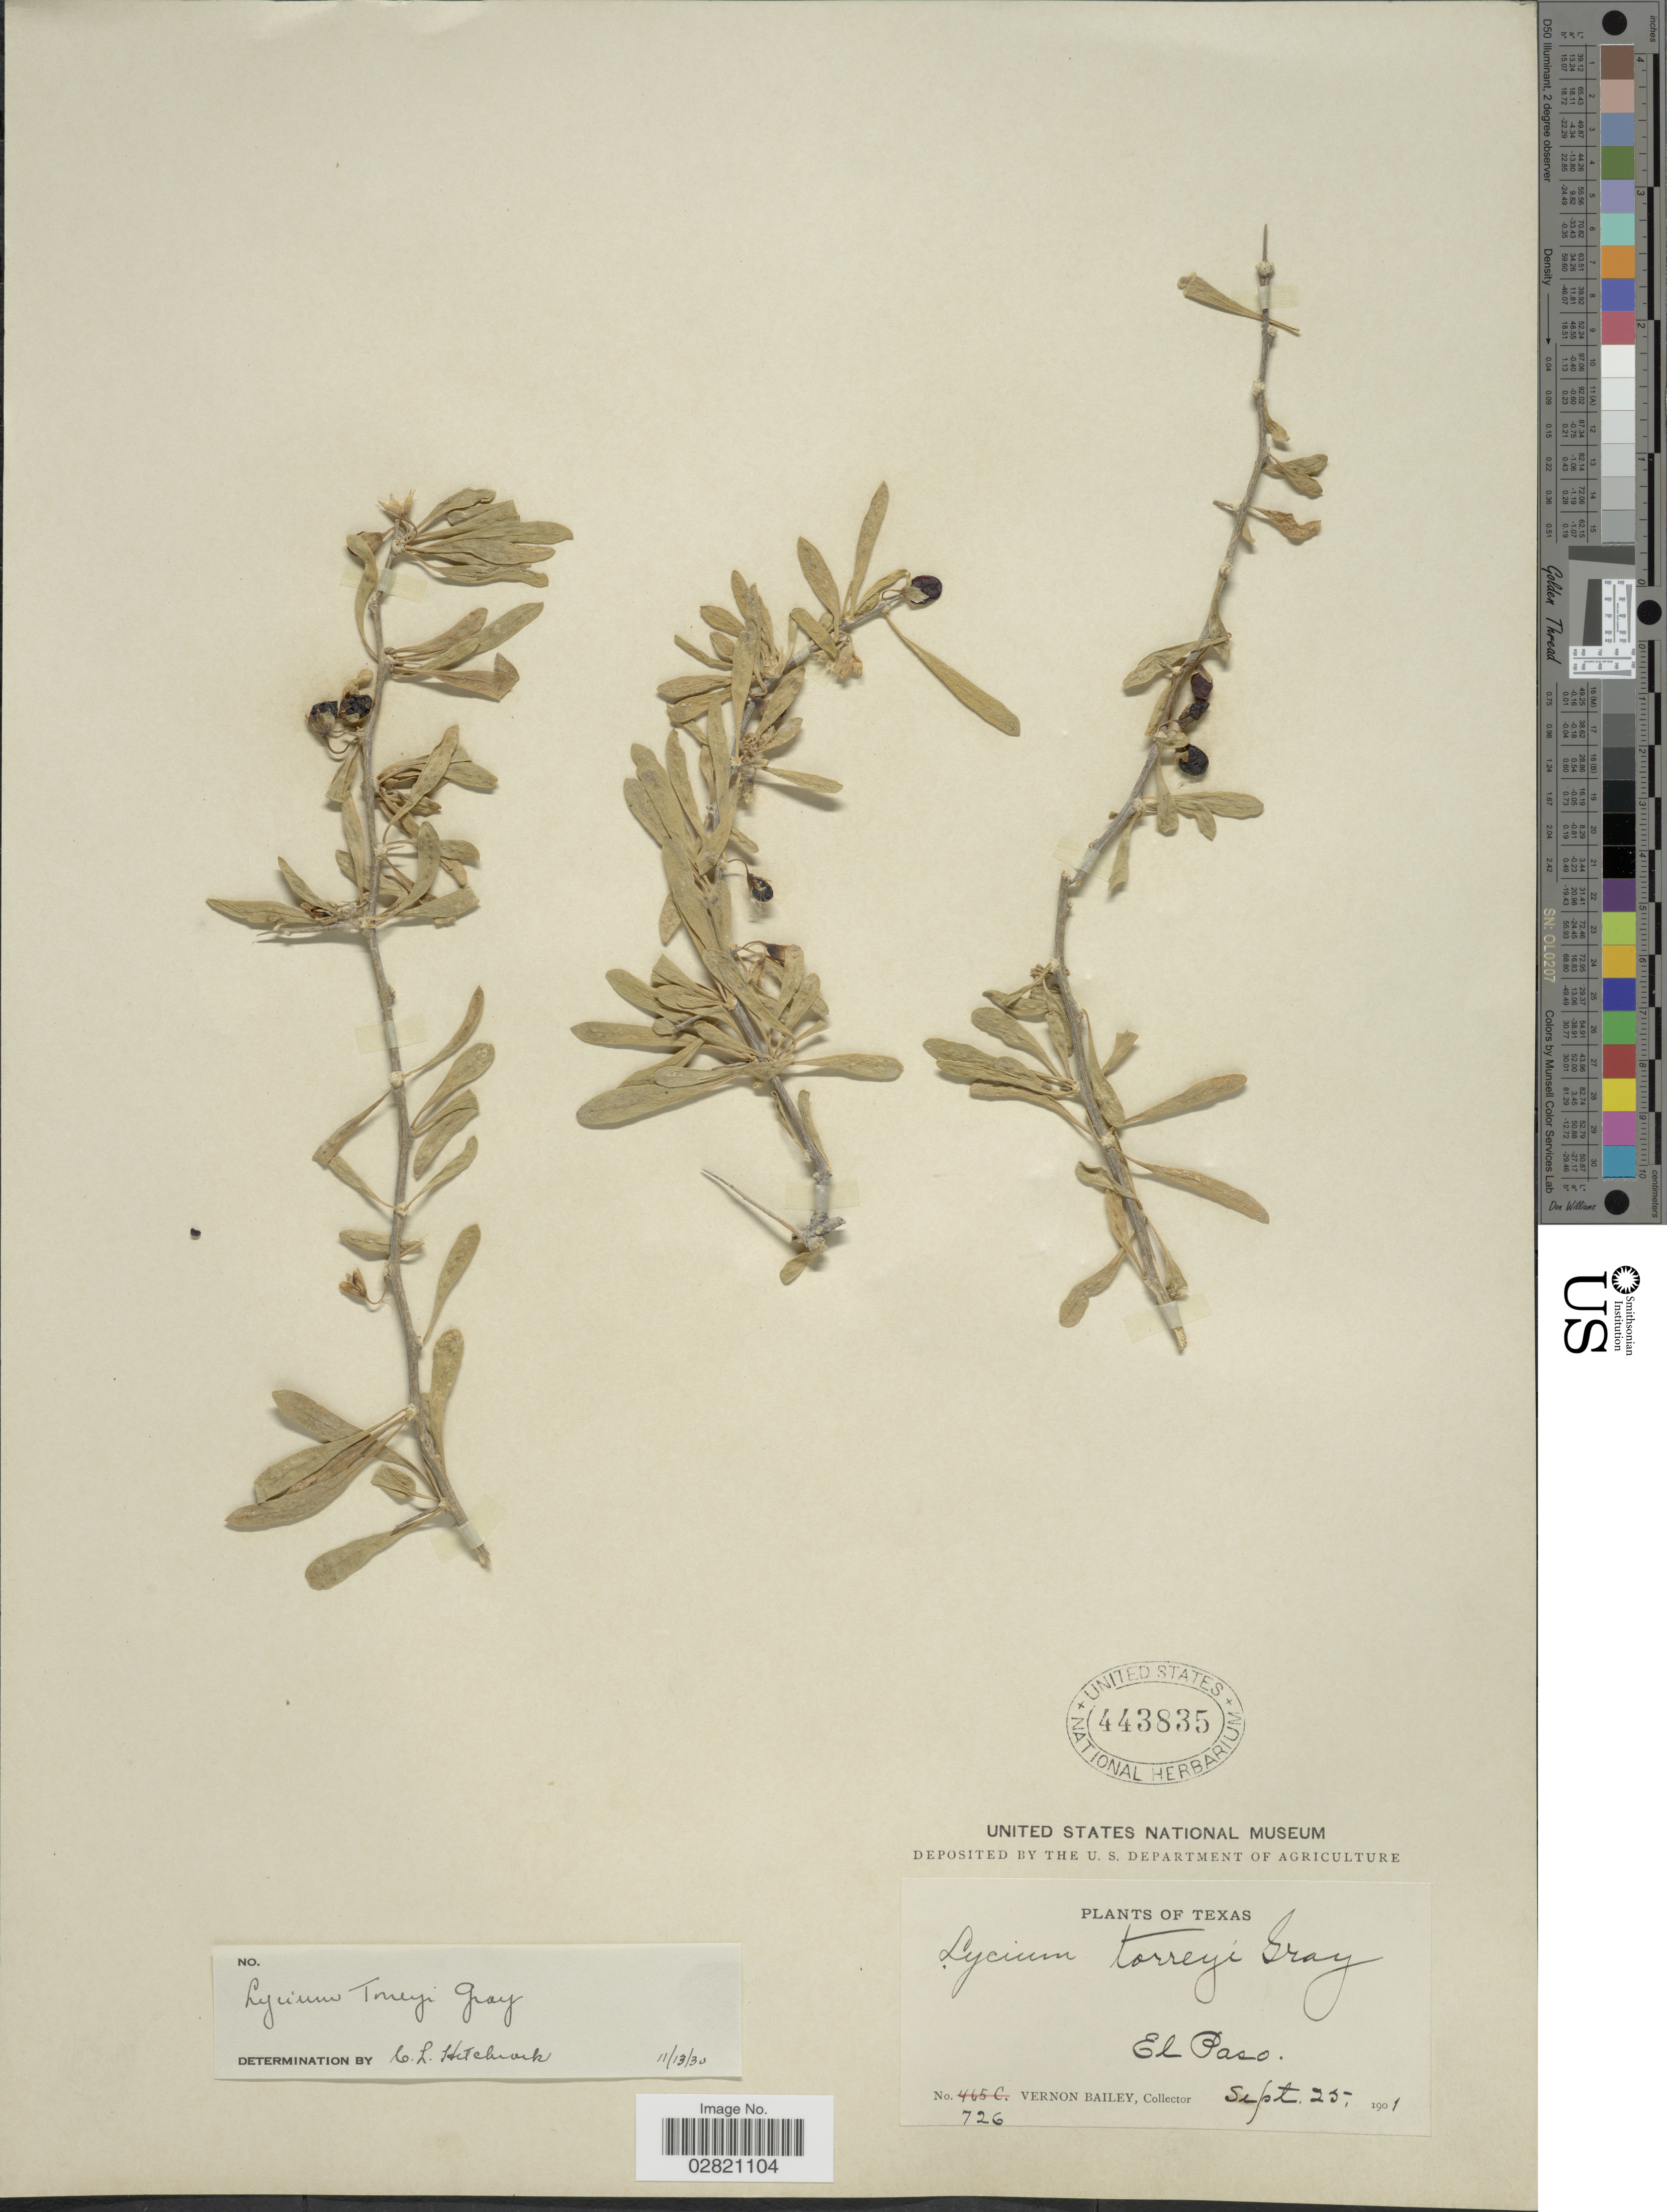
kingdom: Plantae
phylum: Tracheophyta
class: Magnoliopsida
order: Solanales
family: Solanaceae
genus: Lycium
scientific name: Lycium torreyi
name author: A. Gray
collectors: V. O. Bailey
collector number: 726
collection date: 1901-09-25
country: United States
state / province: Texas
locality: El Paso.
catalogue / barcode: US 443835